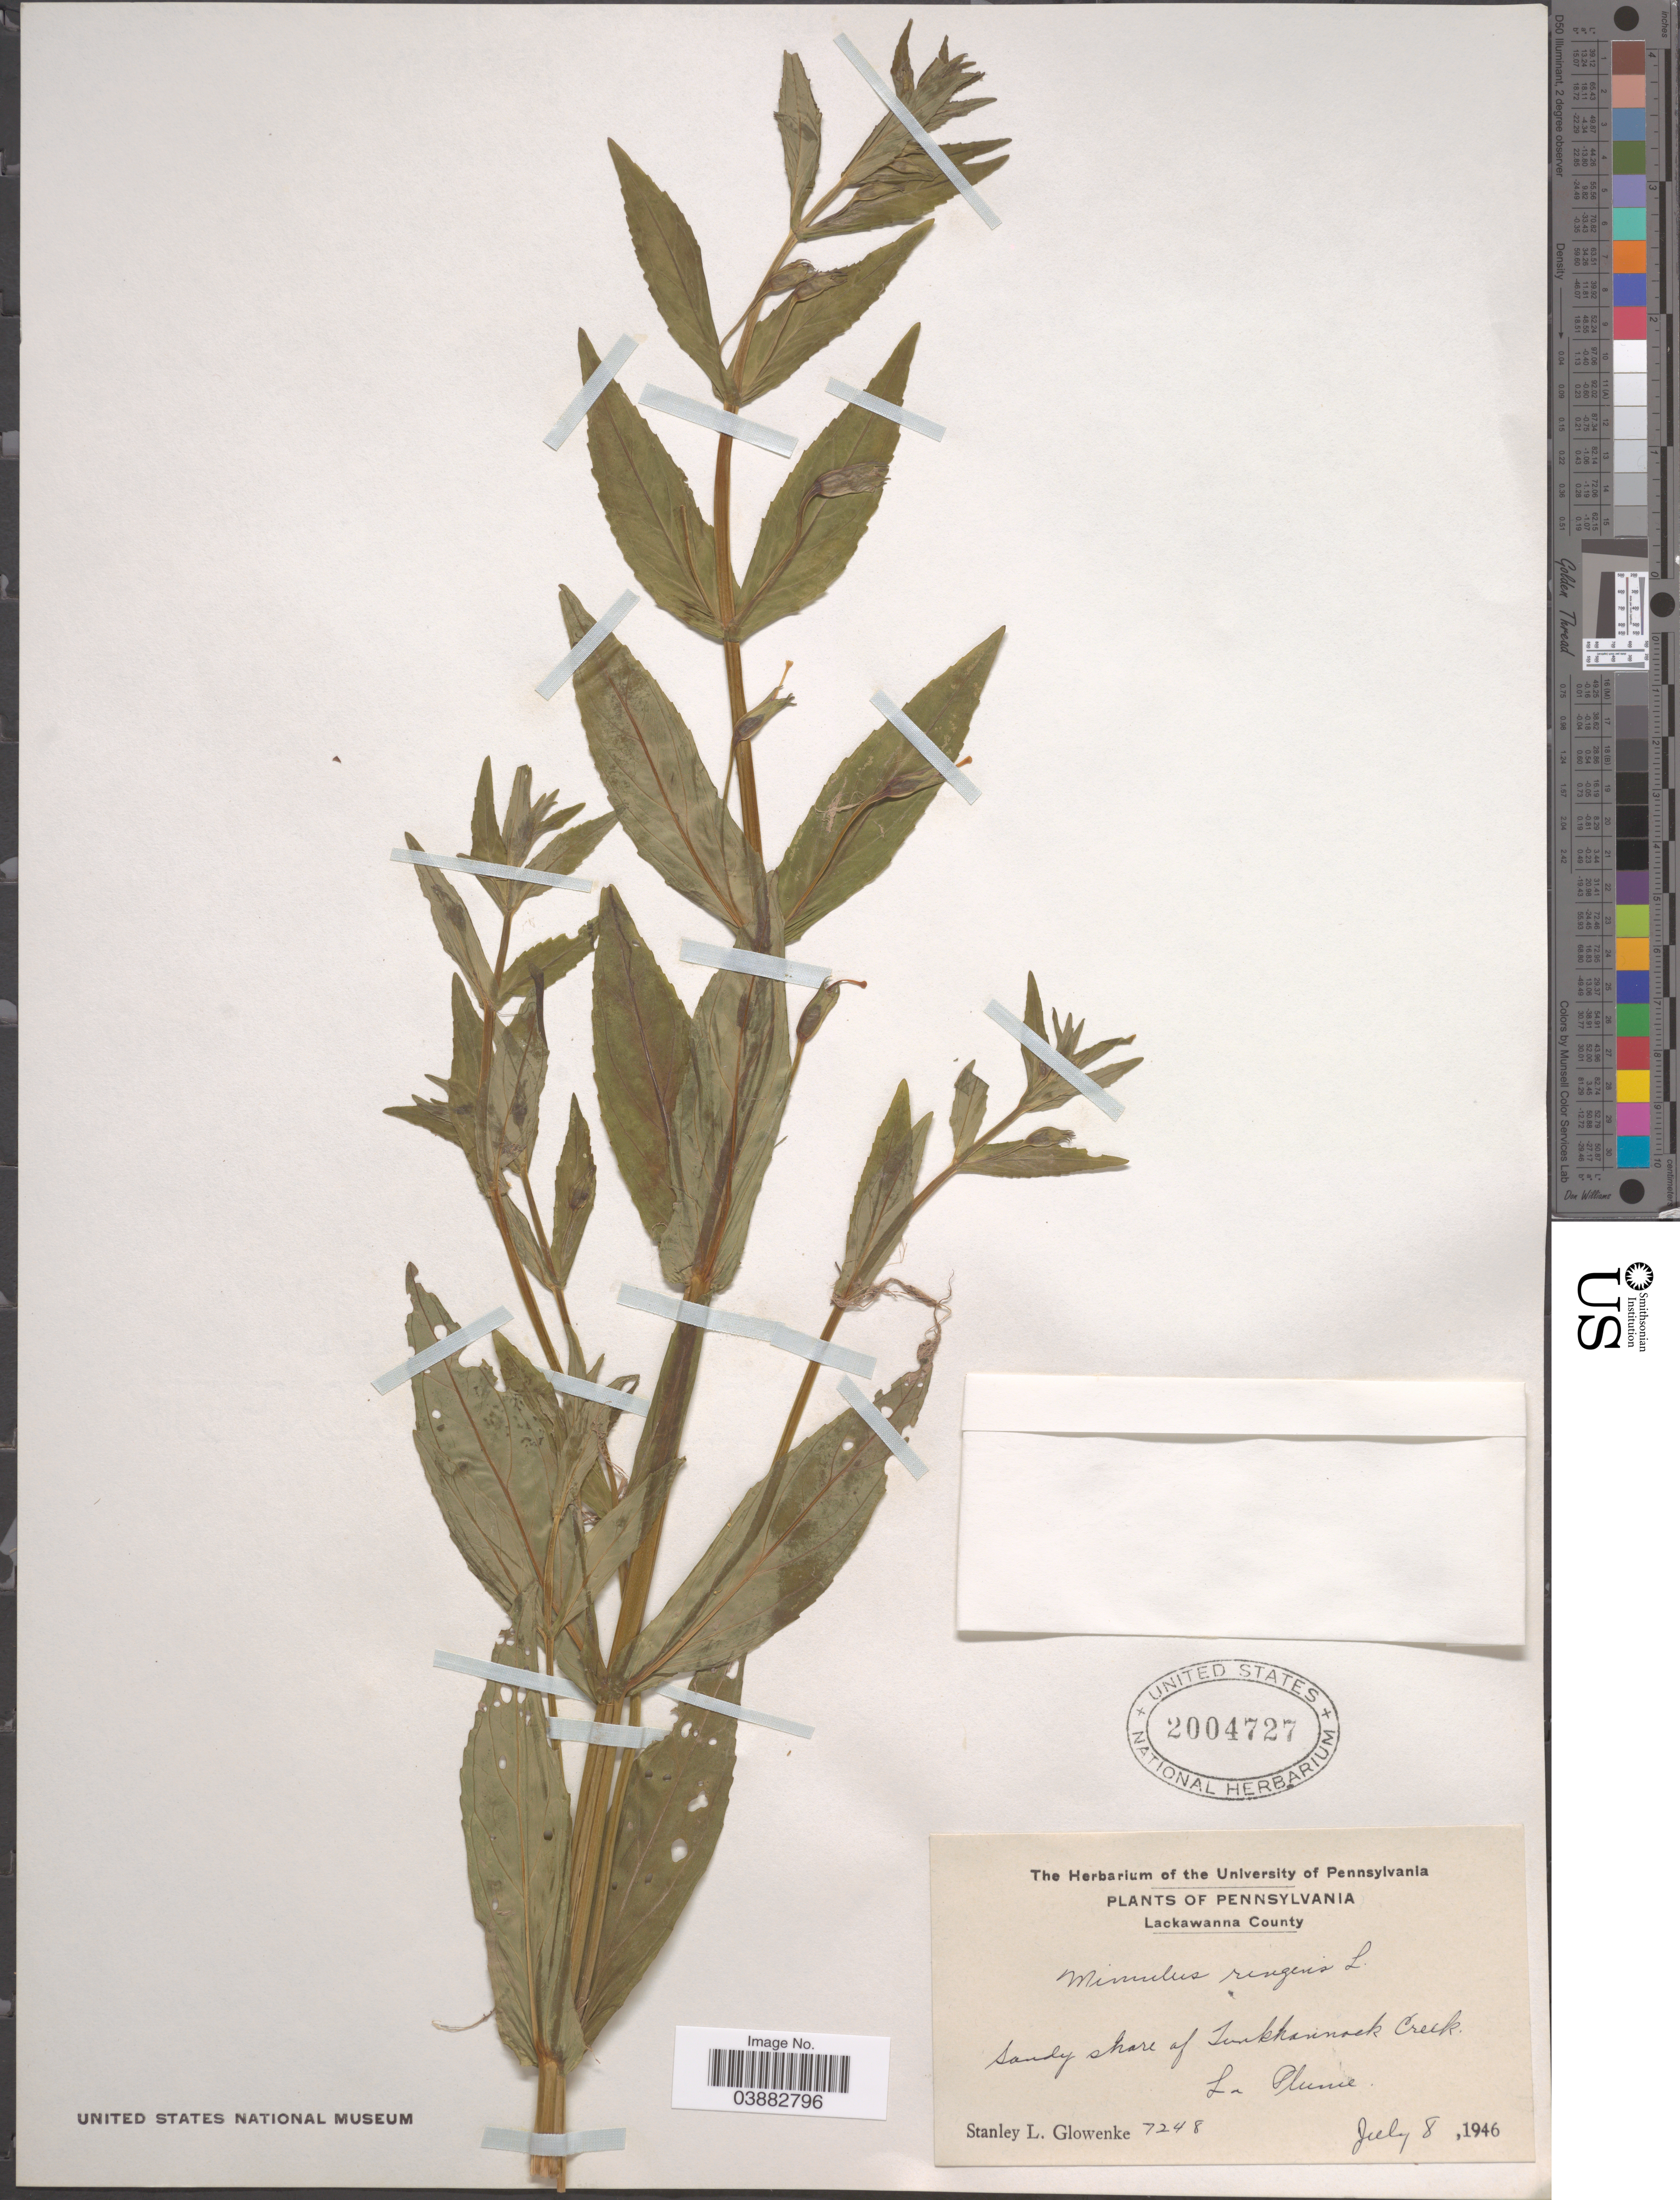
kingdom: Plantae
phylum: Tracheophyta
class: Magnoliopsida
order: Lamiales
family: Phrymaceae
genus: Mimulus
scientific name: Mimulus ringens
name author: L.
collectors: S. Glowenke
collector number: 7248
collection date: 1946-07-08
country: United States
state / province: Pennsylvania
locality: Lackawanna County. Sandy shore of Tunkhannock Creek. La Plume.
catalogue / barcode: US 2004727